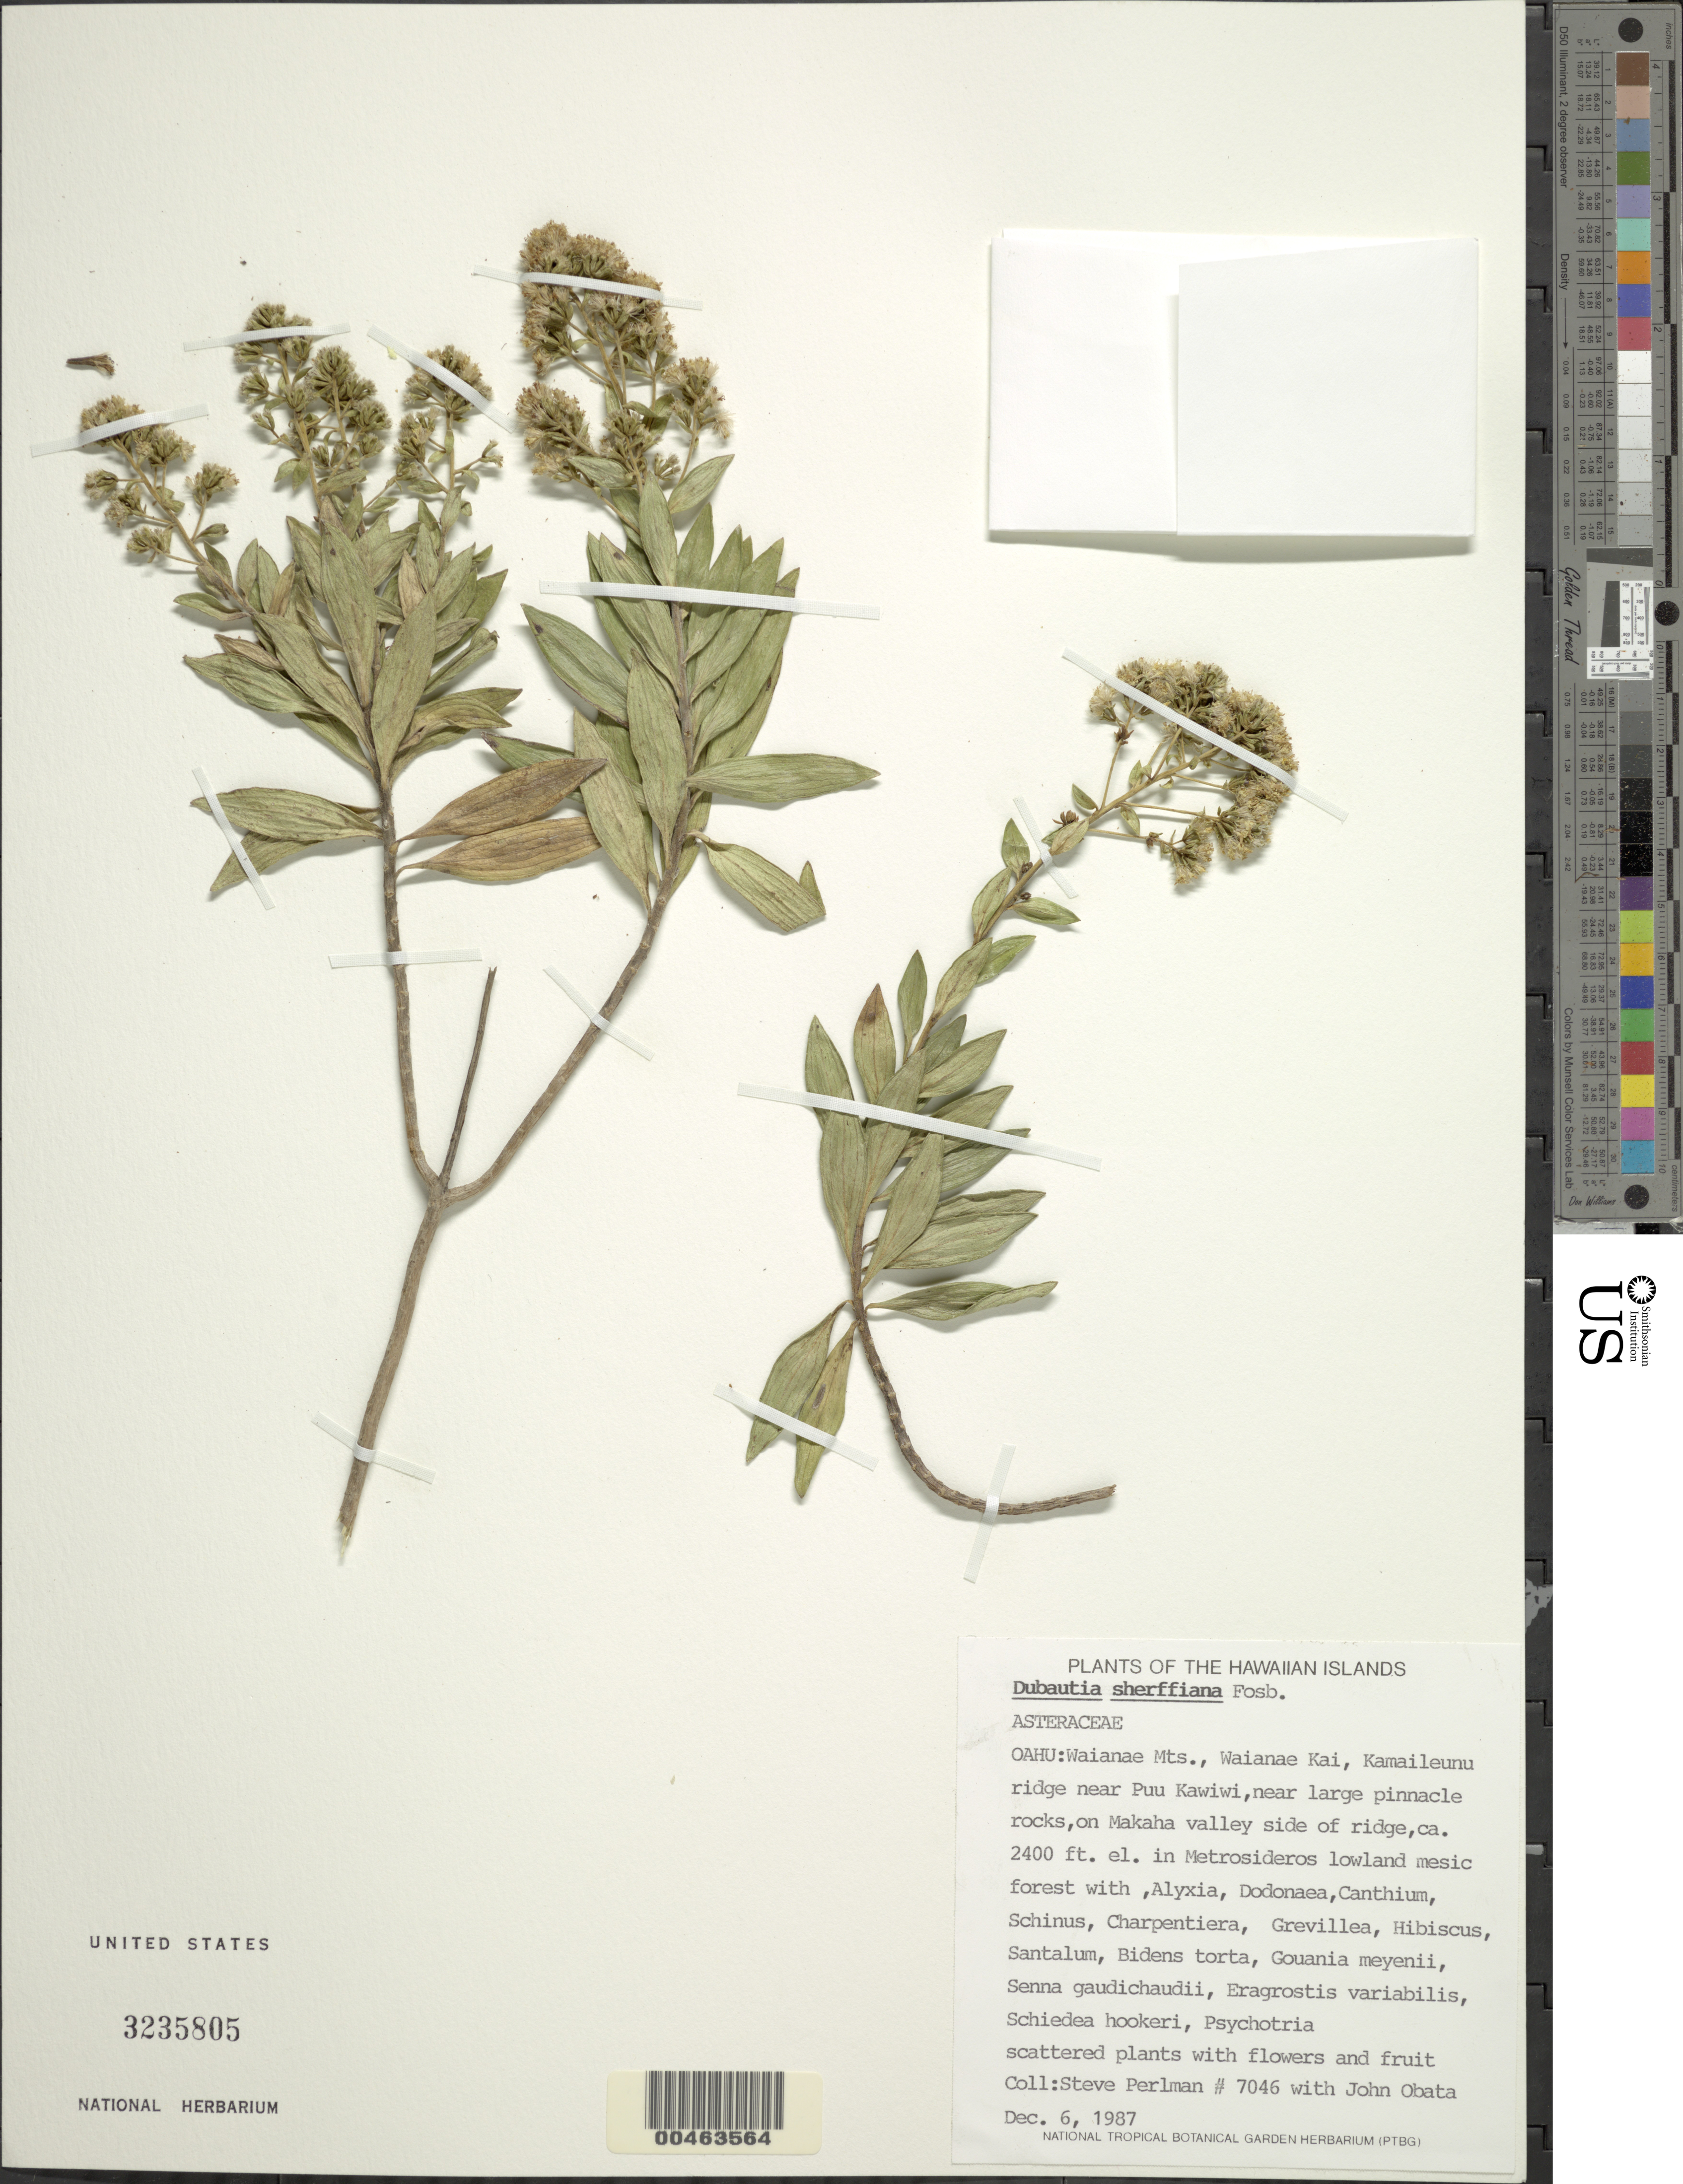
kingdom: Plantae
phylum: Tracheophyta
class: Magnoliopsida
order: Asterales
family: Asteraceae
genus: Dubautia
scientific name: Dubautia sherffiana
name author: Fosberg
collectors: S. P. Perlman & J. Obata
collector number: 7046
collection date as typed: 6 Dec 1987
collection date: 1987-12-06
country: United States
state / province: Hawaii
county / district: Honolulu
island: Oahu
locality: Waianae Mts., Waianae Kai, Kamaileunu ridge near Puu Kawiwi, near large pinnacle rocks, on Makaha valley side of ridge.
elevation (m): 732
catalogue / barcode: US 3235805